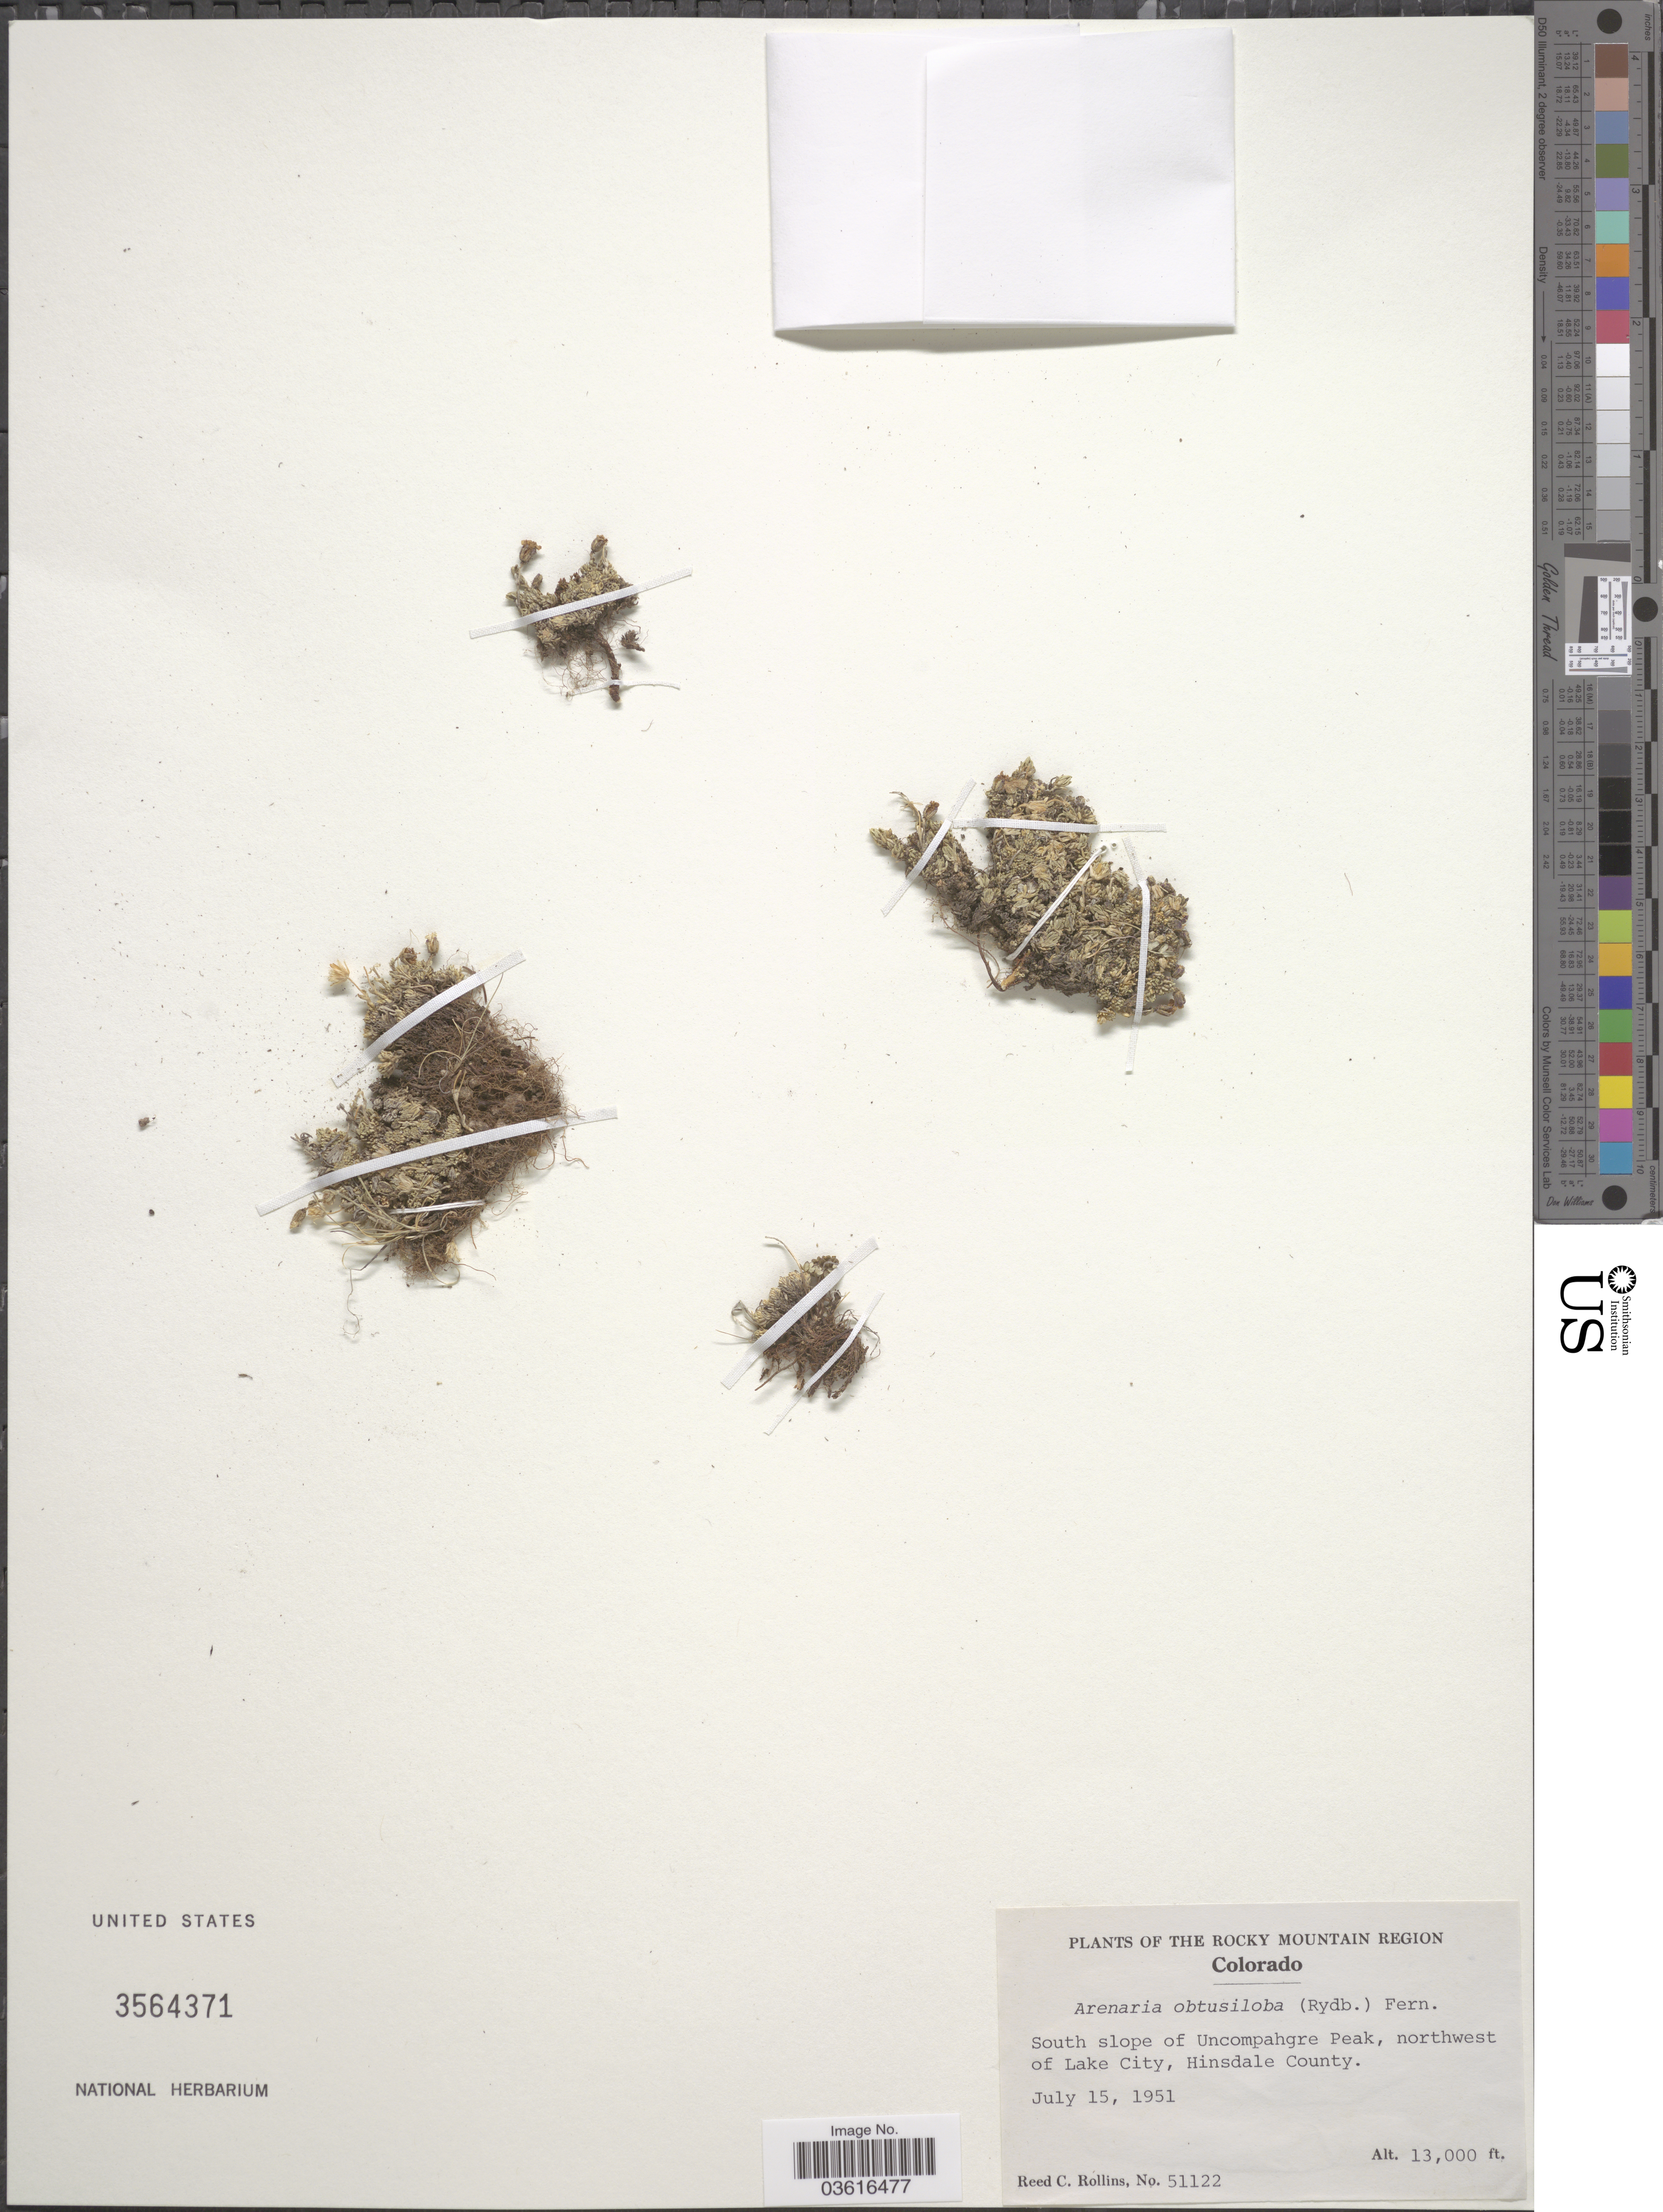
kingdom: Plantae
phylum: Tracheophyta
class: Magnoliopsida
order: Caryophyllales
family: Caryophyllaceae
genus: Cherleria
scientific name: Cherleria obtusiloba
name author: (Rydb.) A.J. Moore & Dillenb.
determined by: Strong, M. T., (US), Smithsonian Institution - National Museum of Natural History (UNITED STATES)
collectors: R. C. Rollins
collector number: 51122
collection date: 1951-07-15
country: United States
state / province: Colorado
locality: The Rocky Mountain Region. South slope of Uncompahgre Peak, northwest of Lake City, Hinsdale County.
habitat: south slope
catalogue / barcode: US 3564371